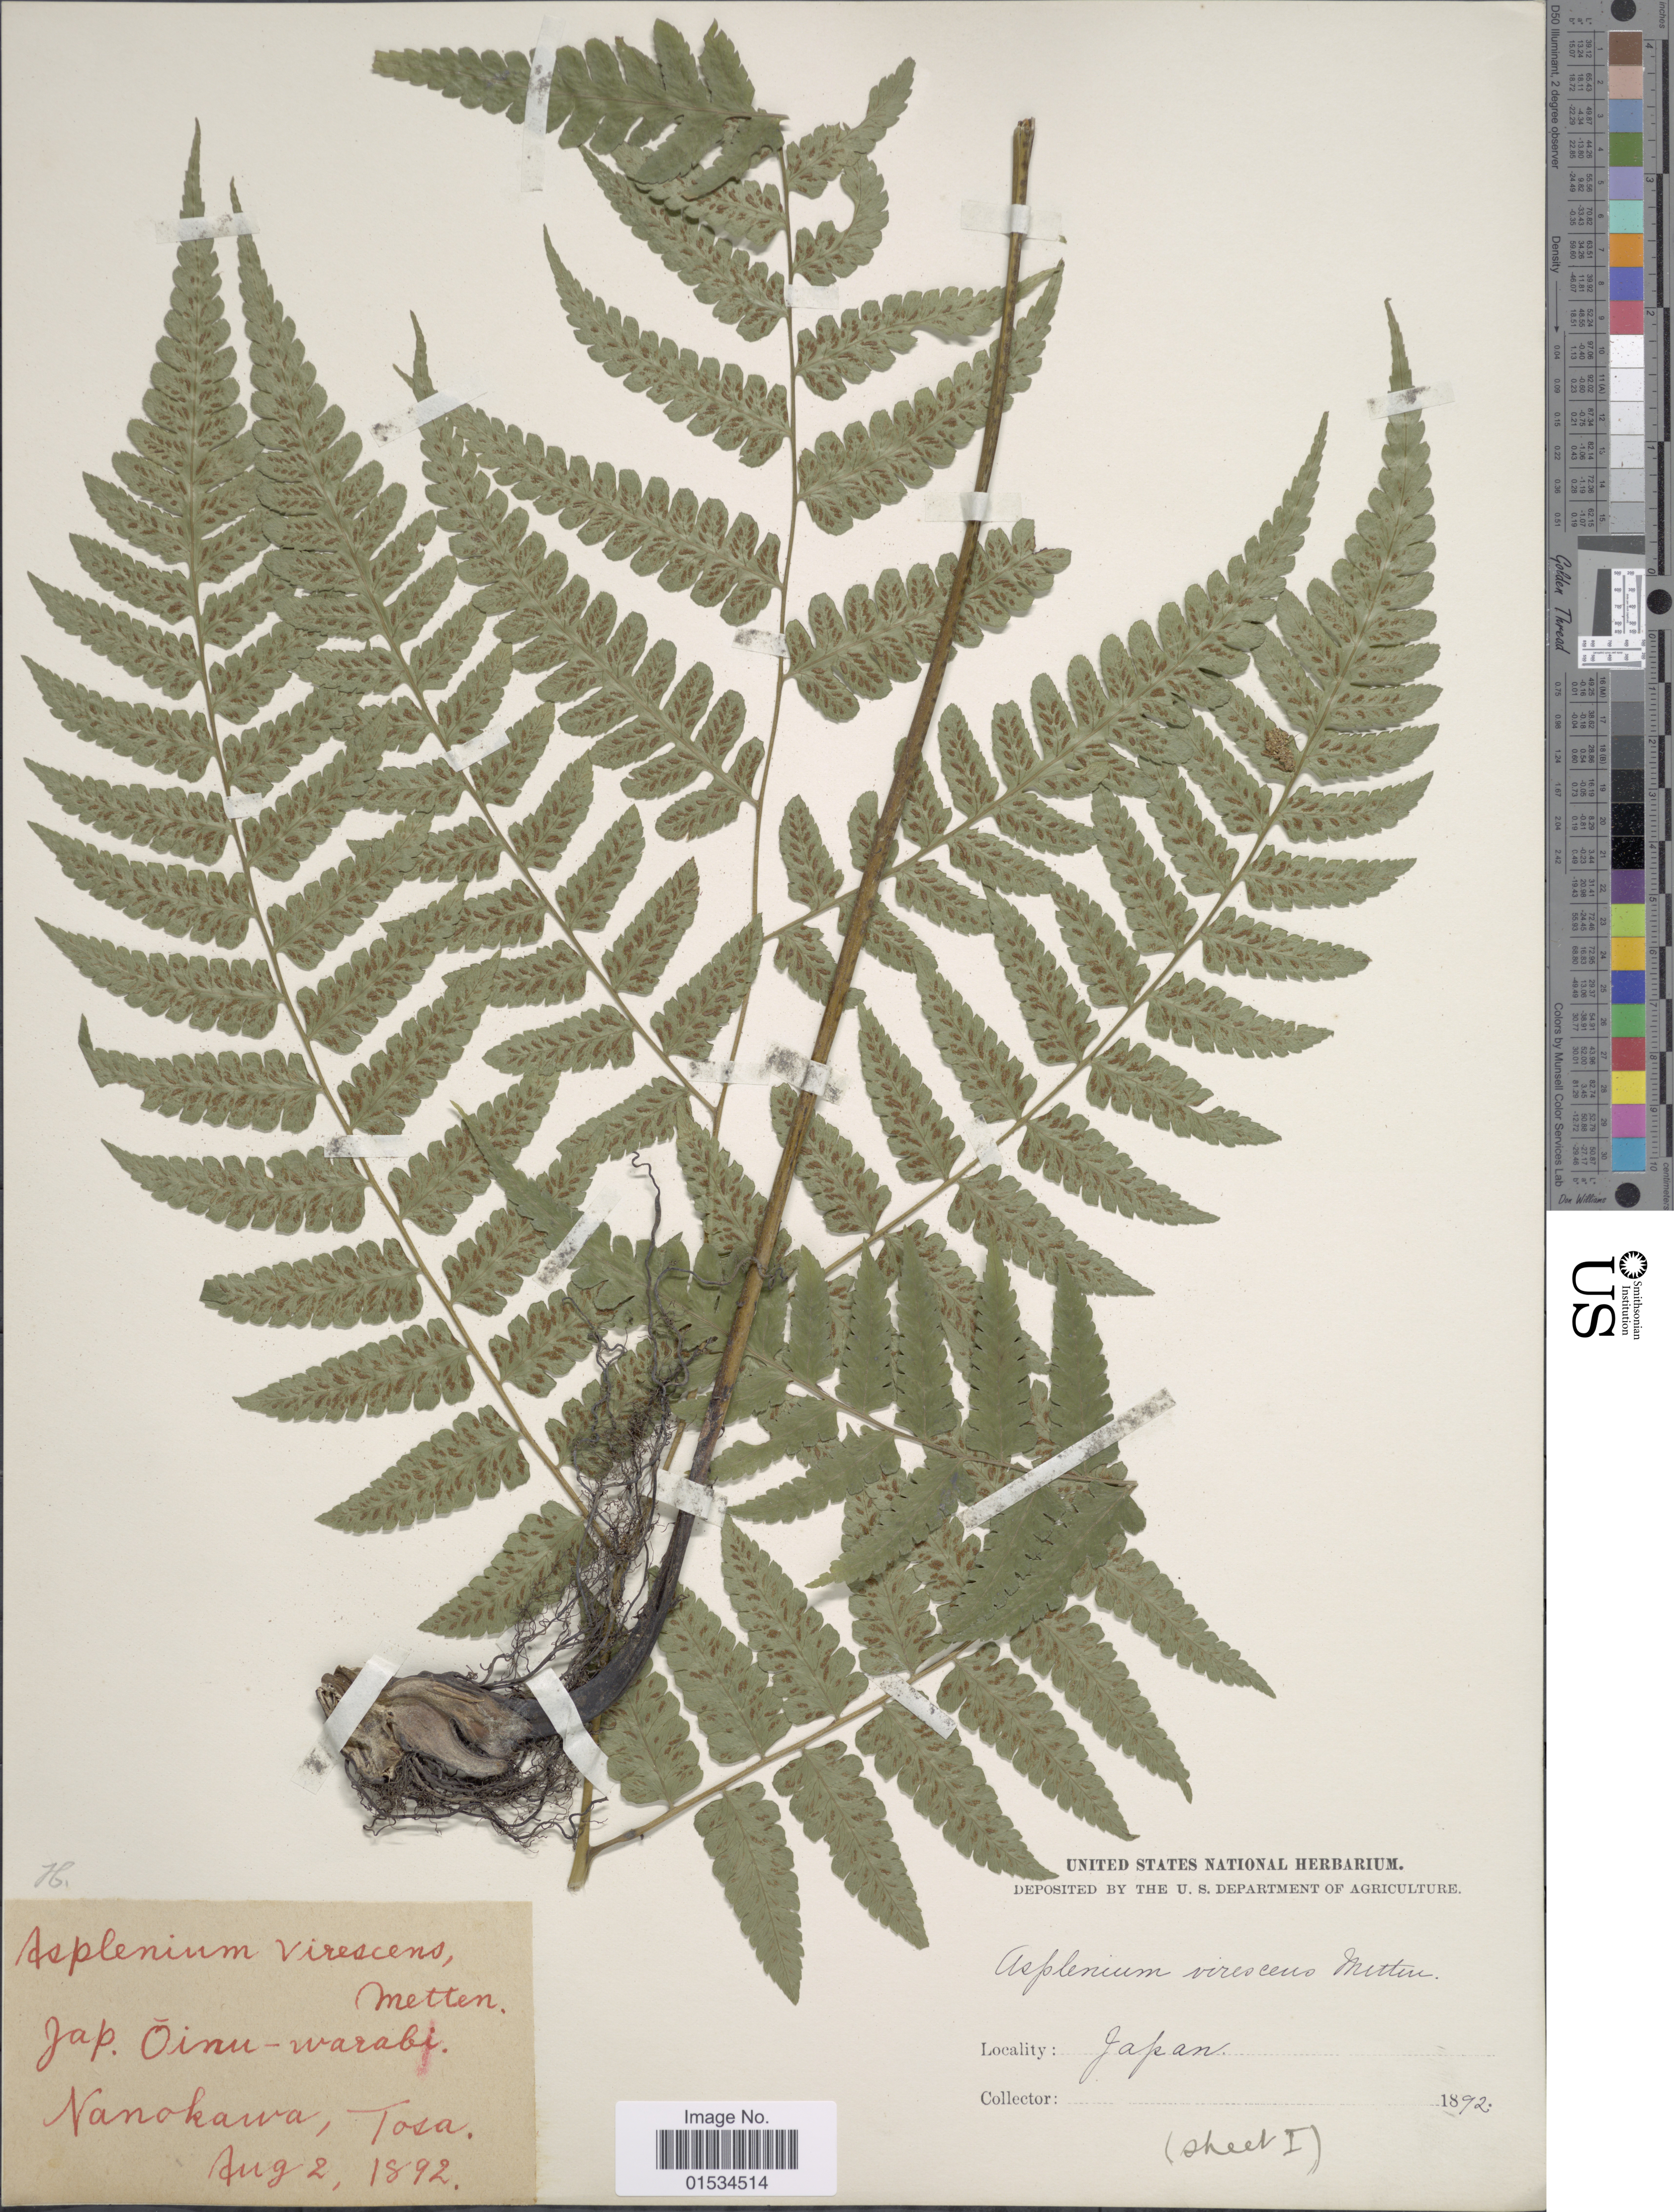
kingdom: Plantae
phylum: Tracheophyta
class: Polypodiopsida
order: Polypodiales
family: Athyriaceae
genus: Diplazium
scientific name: Diplazium virescens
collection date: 1892-08-02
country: Japan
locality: Nanokawa